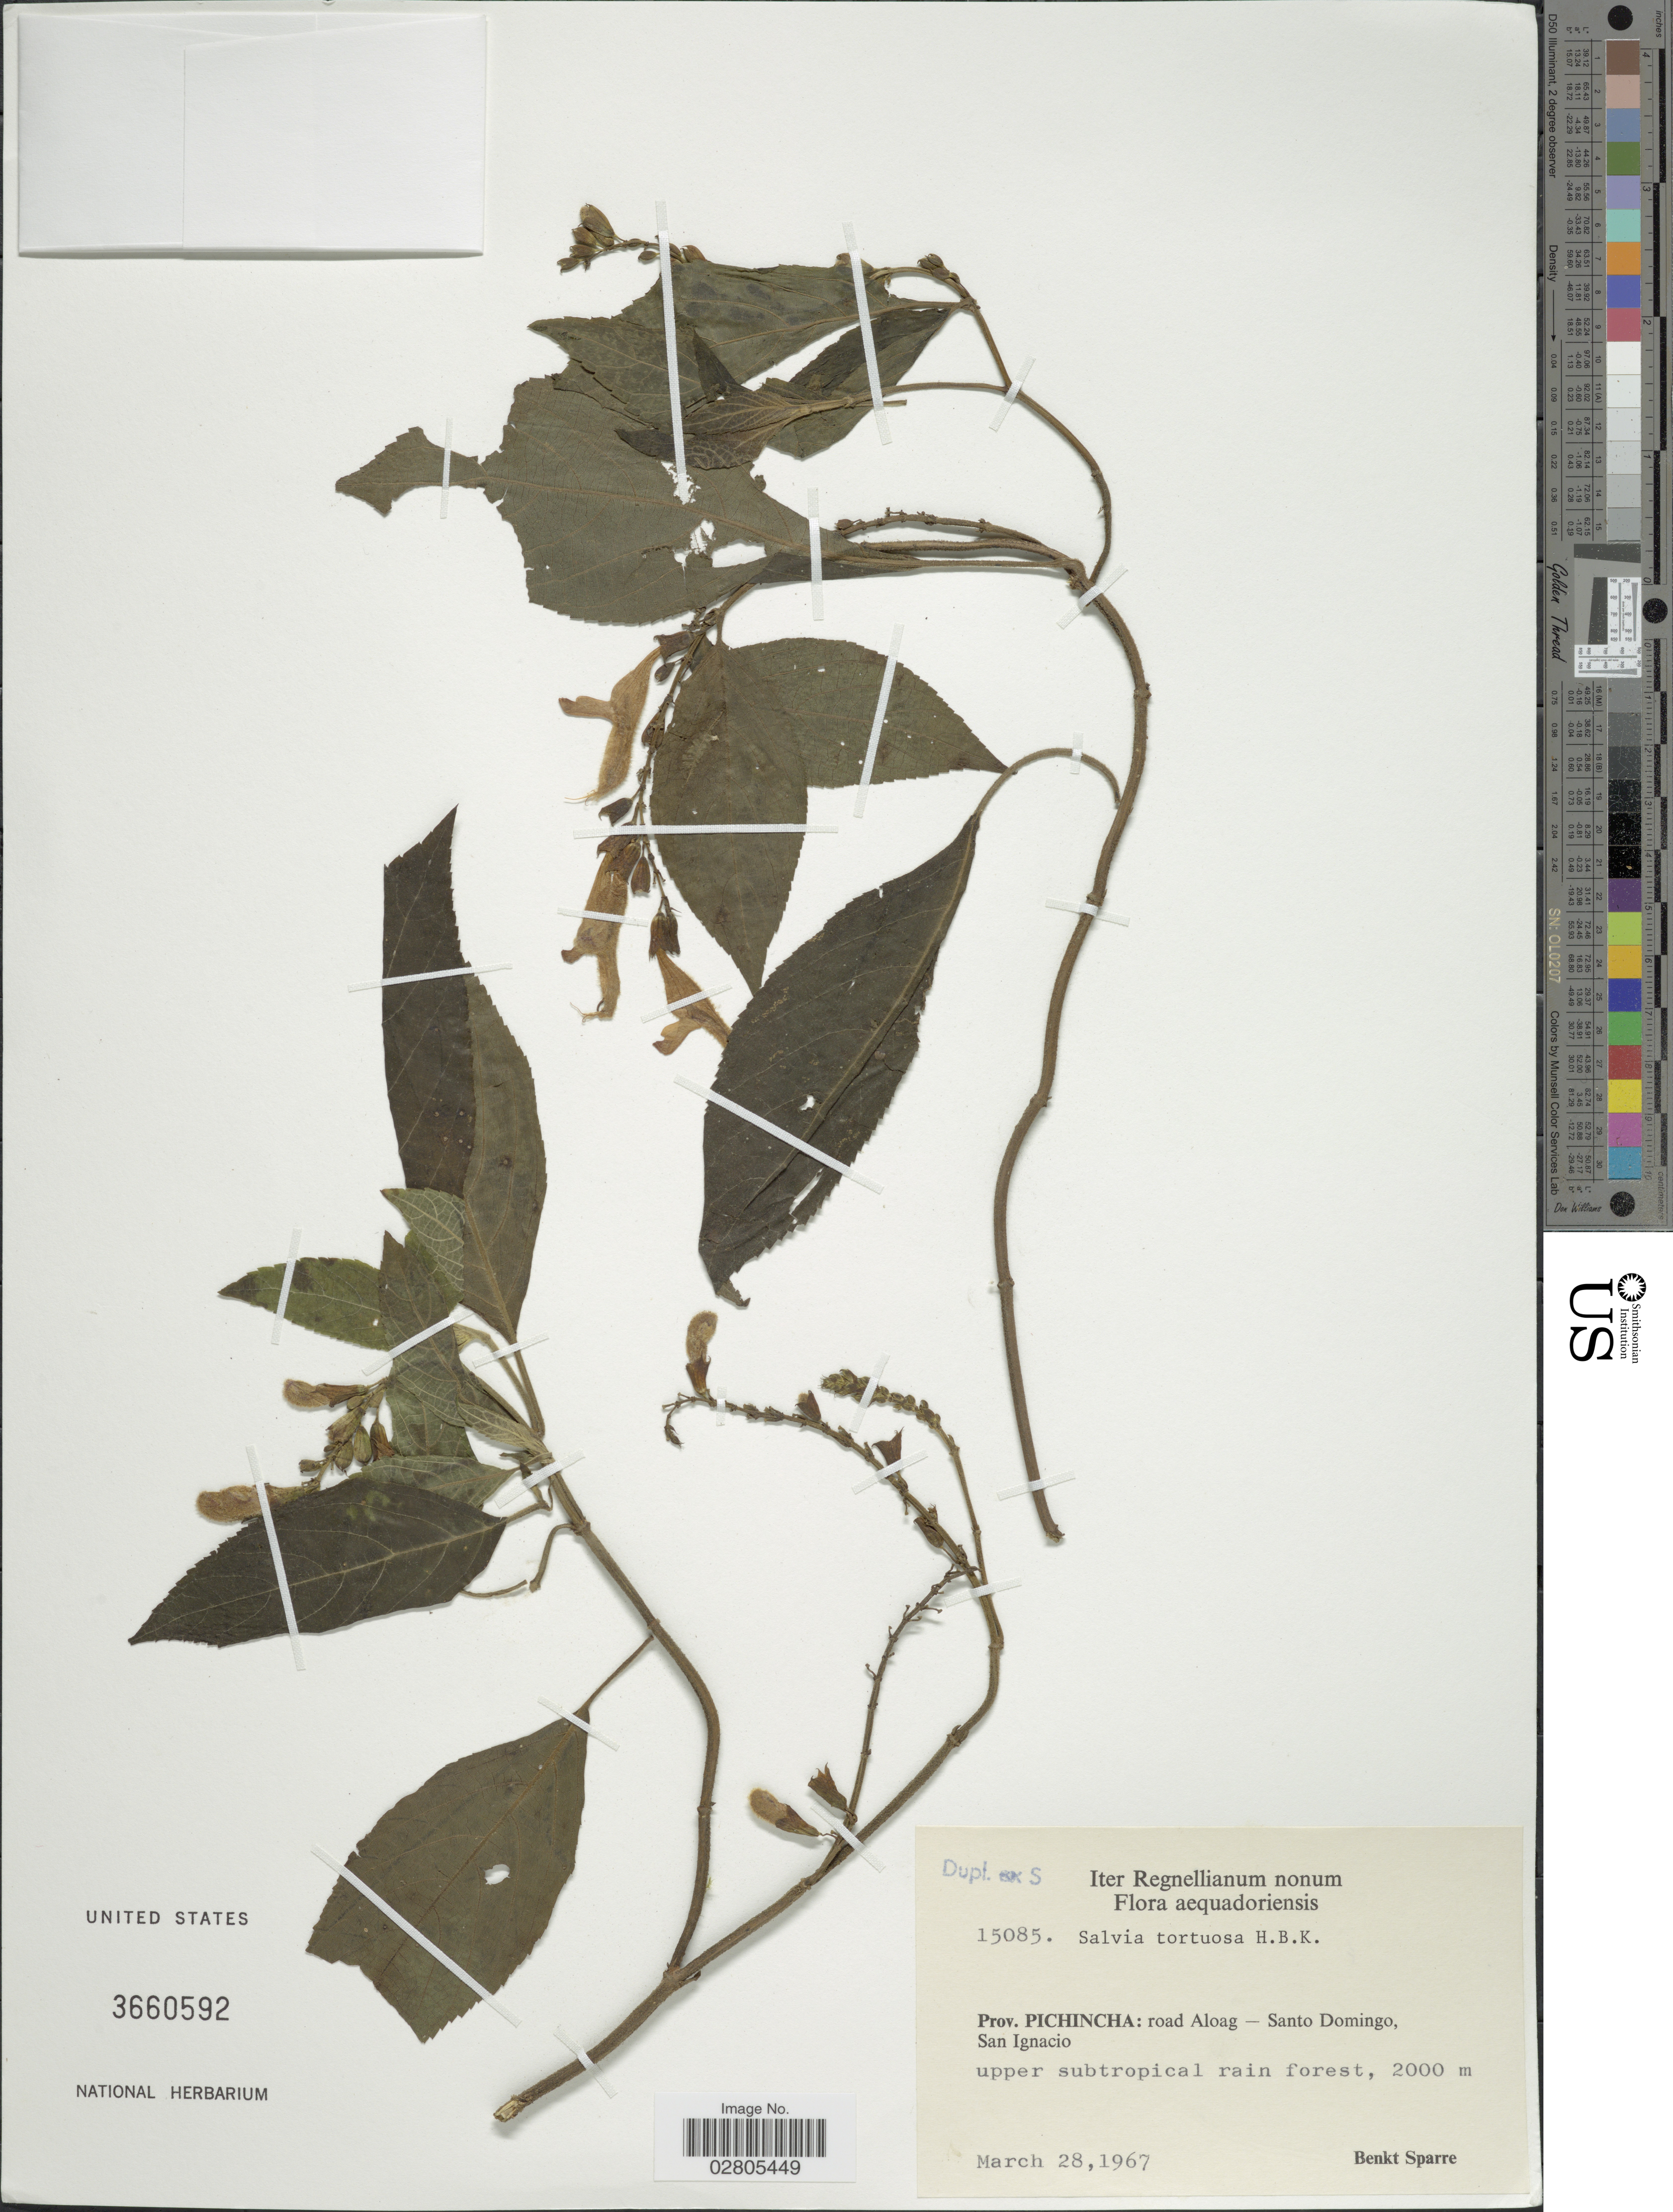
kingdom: Plantae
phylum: Tracheophyta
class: Magnoliopsida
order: Lamiales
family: Lamiaceae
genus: Salvia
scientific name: Salvia tortuosa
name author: Kunth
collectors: B. Sparre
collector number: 15085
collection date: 1967-03-28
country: Ecuador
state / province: Pichincha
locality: Prov. Pichincha: road Aloag - Santo Domingo, San Ignacio.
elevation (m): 2000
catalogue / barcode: US 3660592